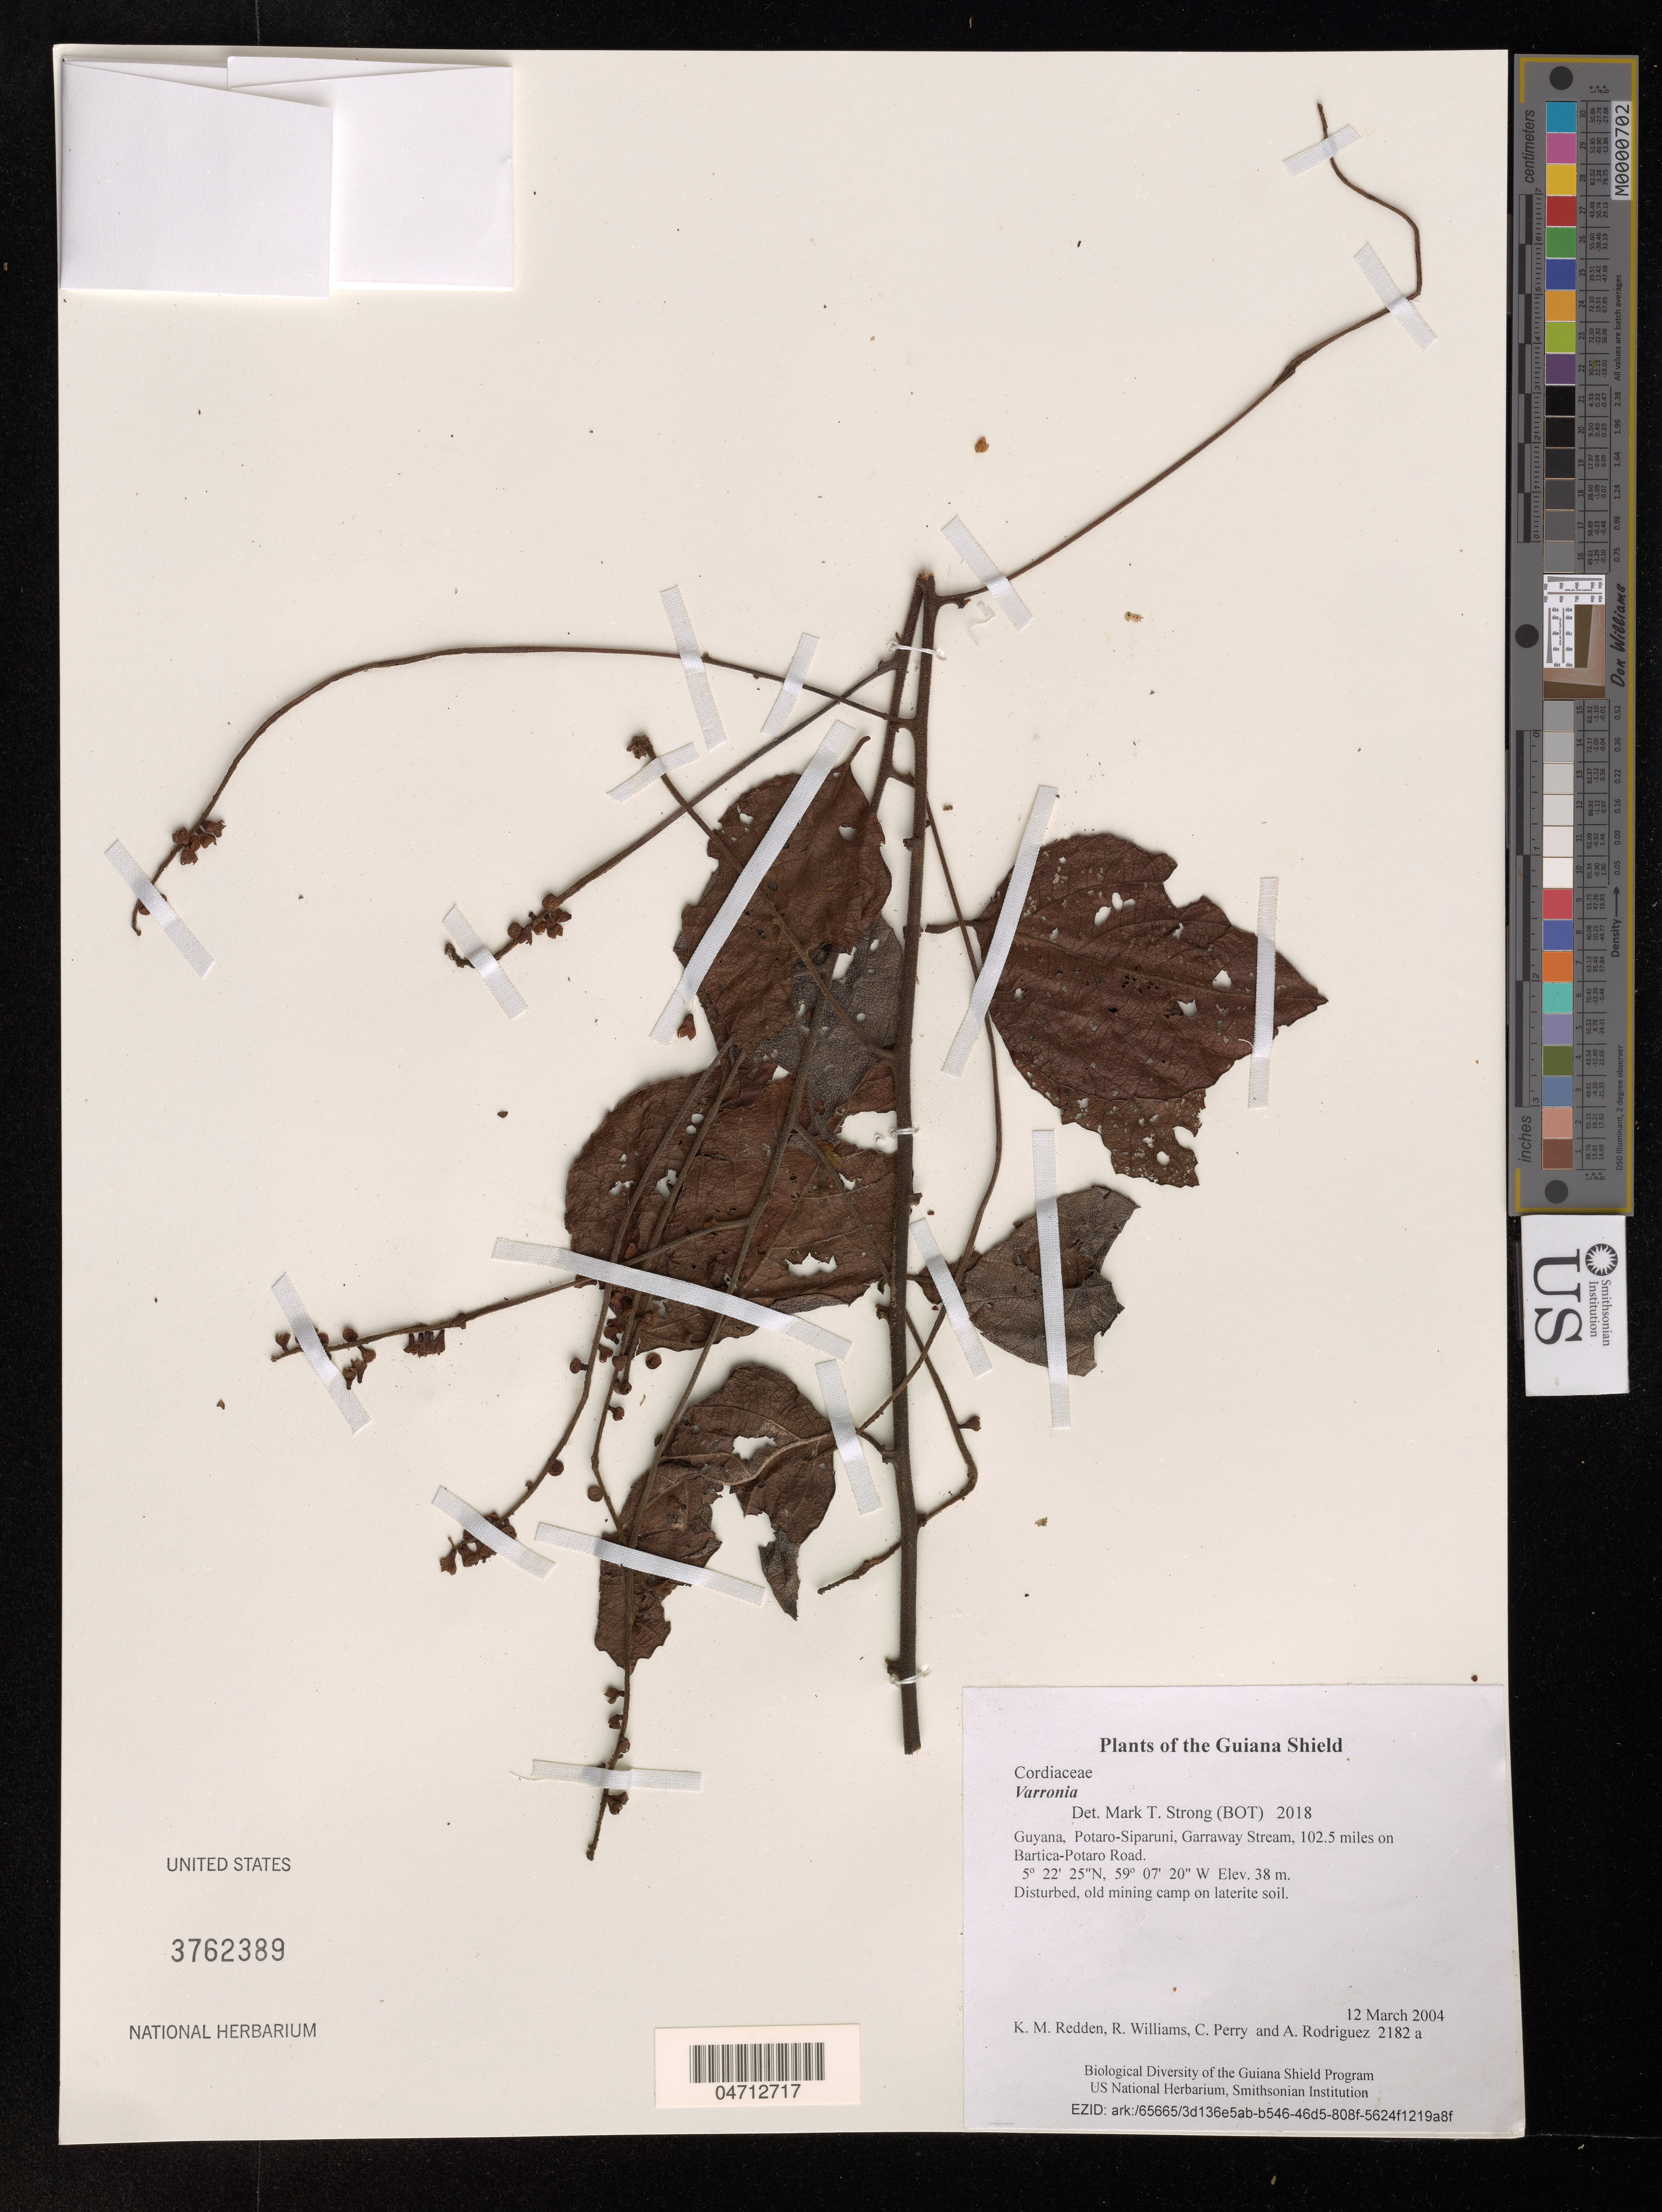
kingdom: Plantae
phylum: Tracheophyta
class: Magnoliopsida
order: Boraginales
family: Cordiaceae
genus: Varronia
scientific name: Varronia sp.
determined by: Strong, Mark T., (BOT), Smithsonian Institution - National Museum of Natural History (UNITED STATES)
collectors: K. M. Redden, R. Williams, C. Perry & A. Rodriguez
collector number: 2182 a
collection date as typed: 12 March 2004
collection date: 2004-03-12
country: Guyana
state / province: Potaro-Siparuni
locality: Garraway Stream, 102.5 miles on Bartica-Potaro Road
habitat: Disturbed, old mining camp on laterite soil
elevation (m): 38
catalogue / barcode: US 3762389